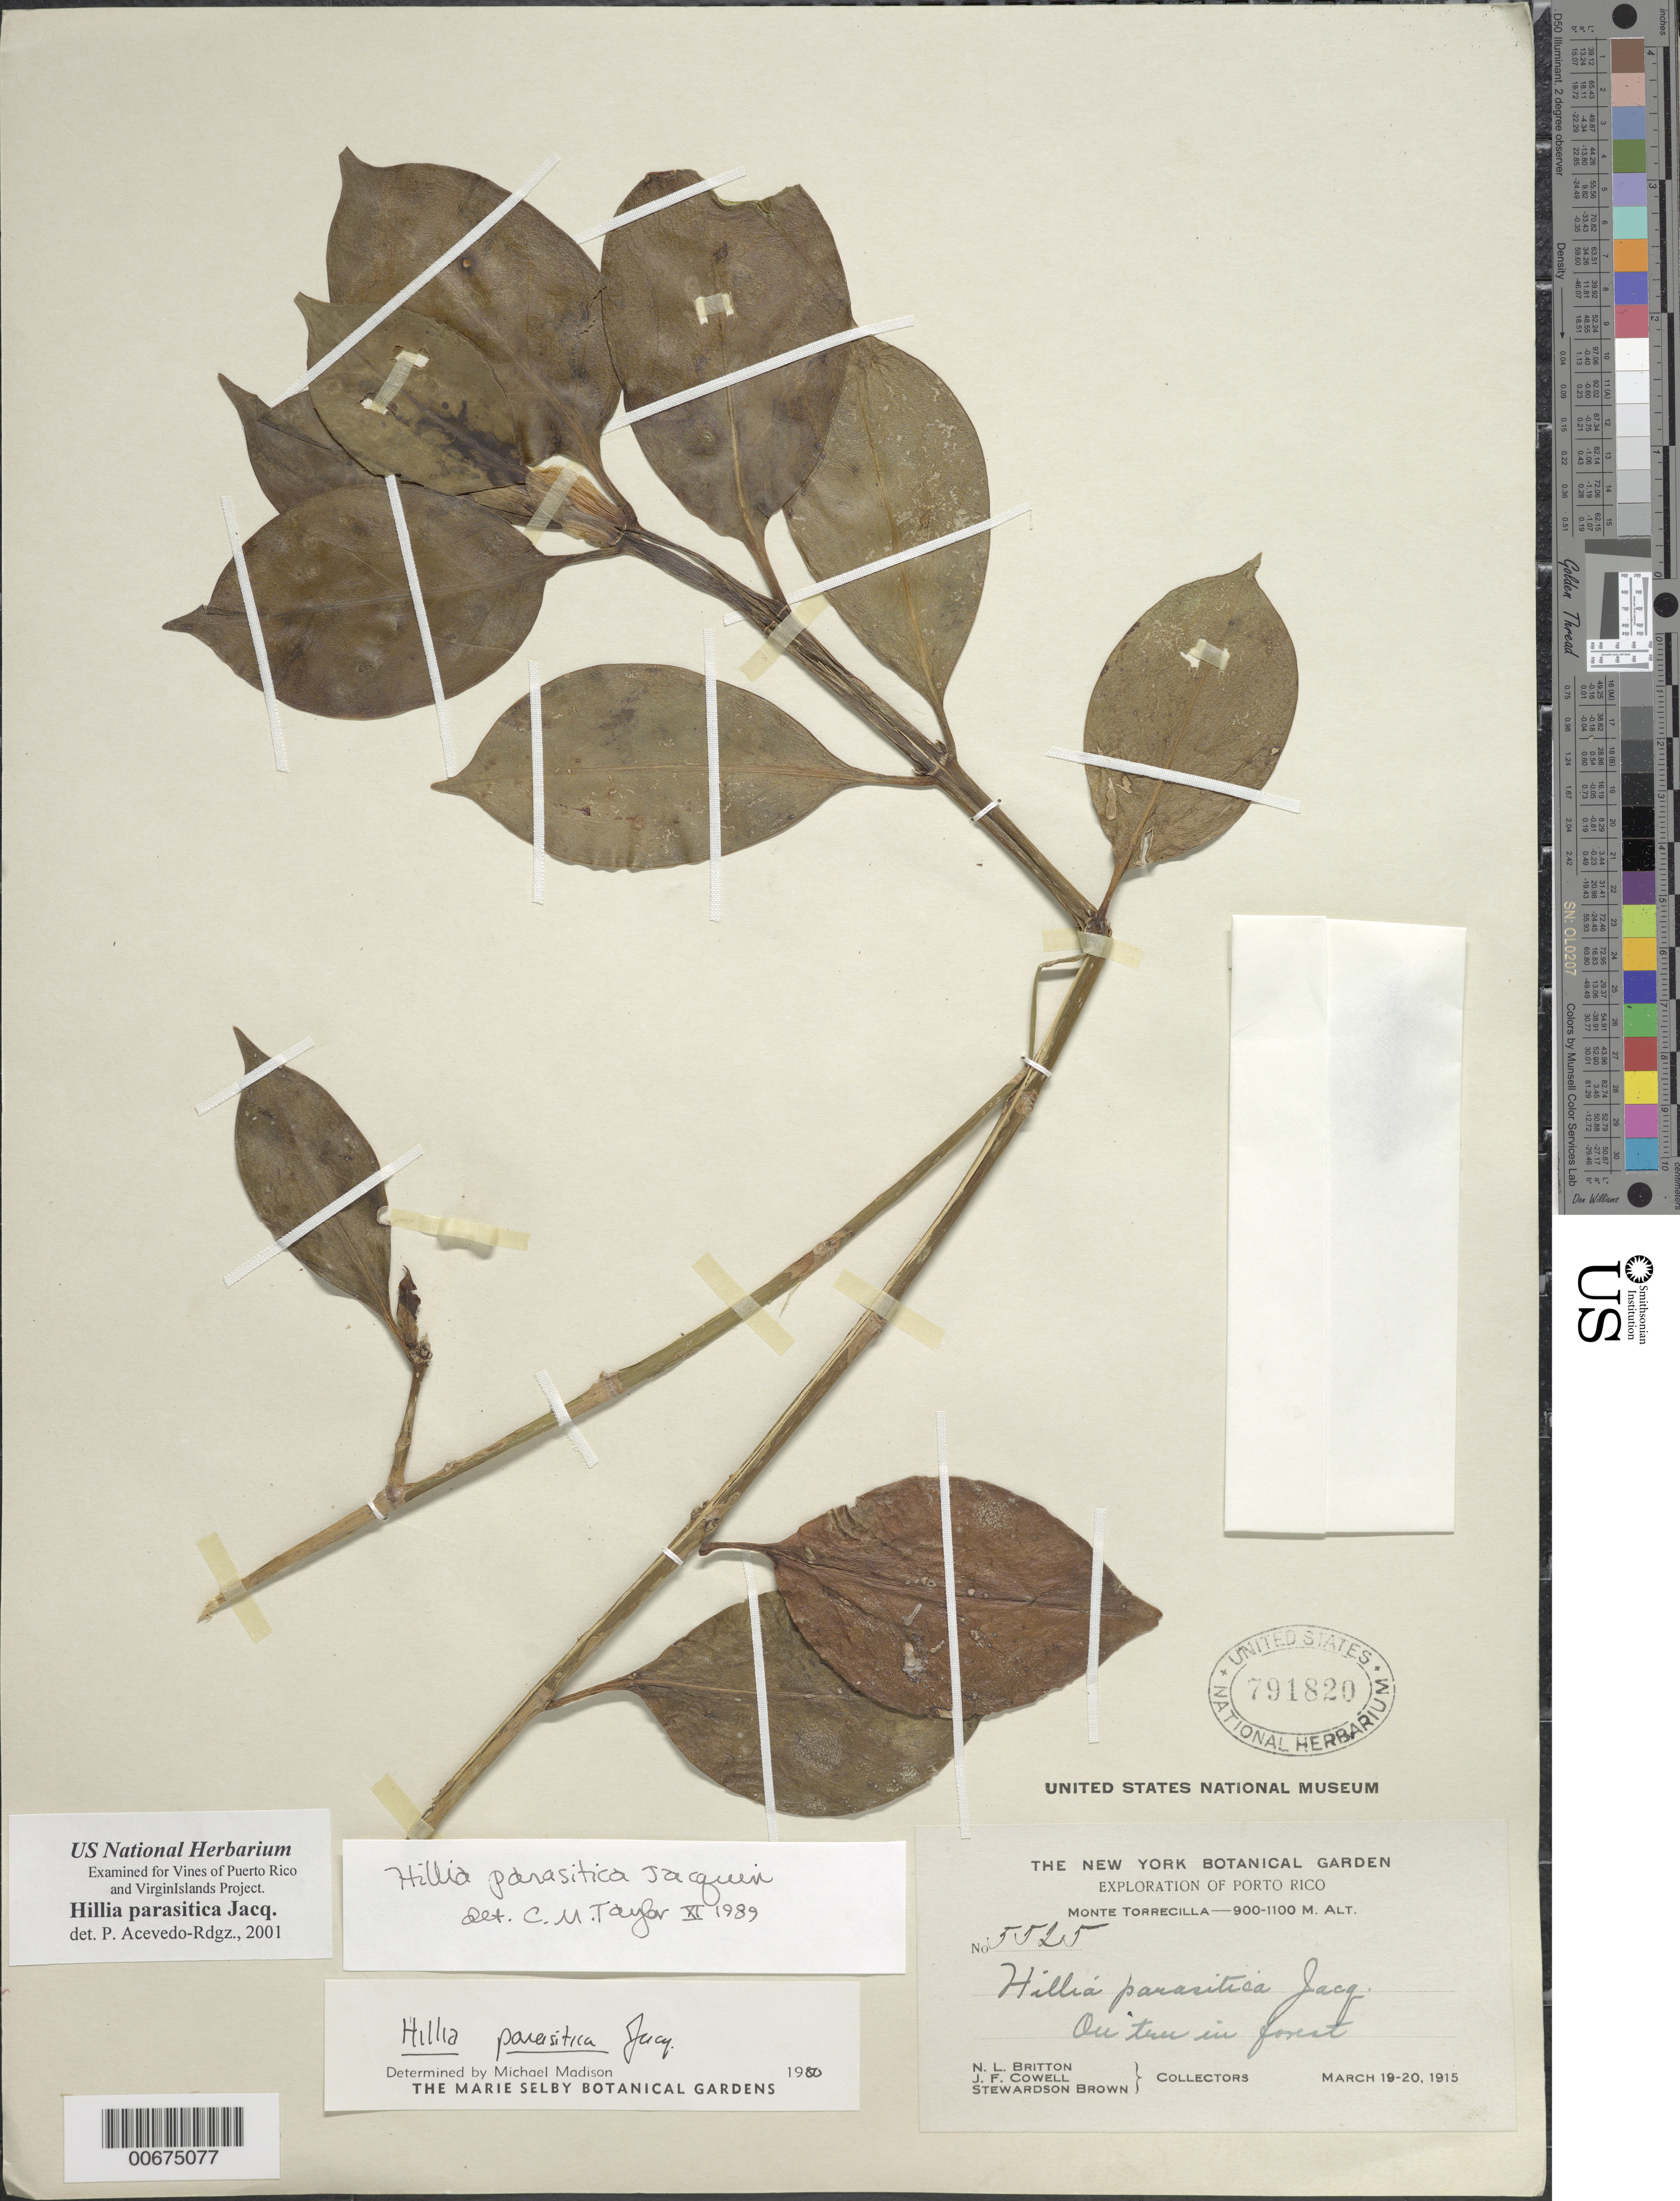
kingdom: Plantae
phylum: Tracheophyta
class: Magnoliopsida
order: Gentianales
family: Rubiaceae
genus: Hillia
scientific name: Hillia parasitica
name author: Jacq.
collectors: N. Britton & et al.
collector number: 5525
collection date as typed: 19 Mar 1915 to 20 Mar 1915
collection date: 1915-03-19/1915-03-20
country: Puerto Rico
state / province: Barranquitas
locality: Monte Torrecilla. On tree in forest.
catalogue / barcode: US 791820